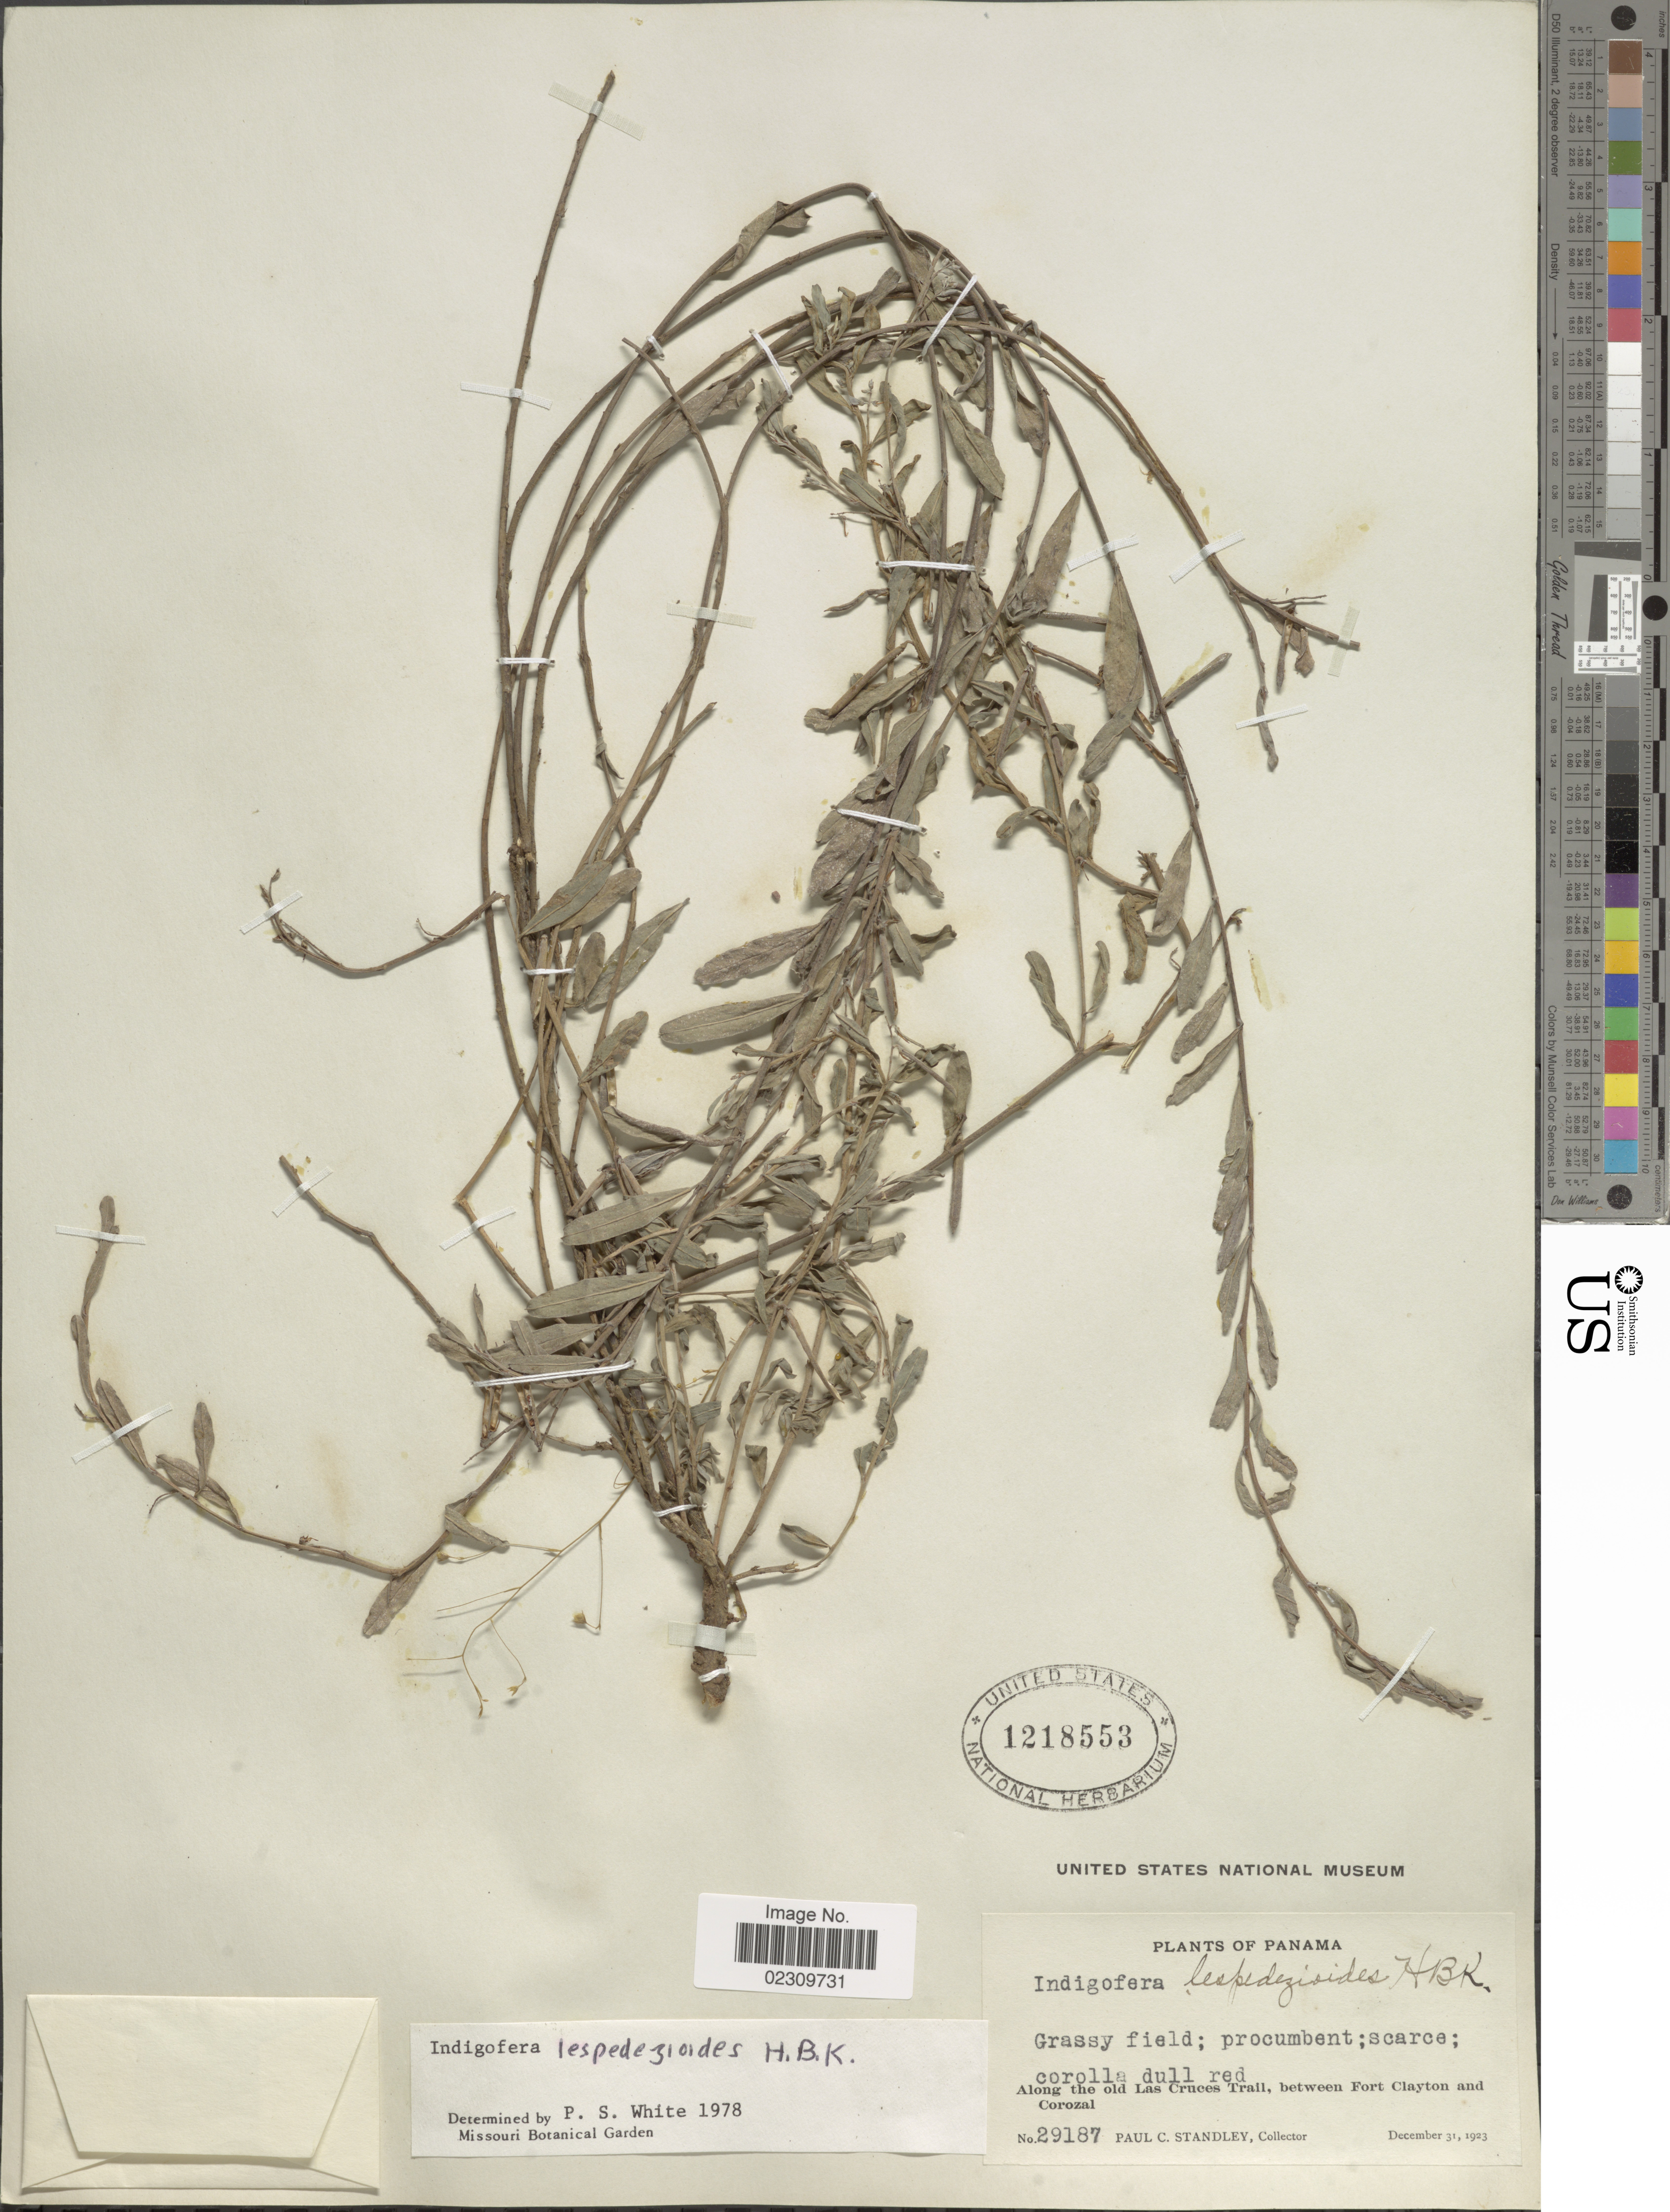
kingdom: Plantae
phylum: Tracheophyta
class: Magnoliopsida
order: Fabales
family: Fabaceae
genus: Indigofera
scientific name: Indigofera lespedezioides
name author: Kunth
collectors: P. C. Standley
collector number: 29187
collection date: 1923-12-31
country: Panama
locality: Along the old Las Cruces Trail, between Fort Clayton and Corozal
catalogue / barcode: US 1218553